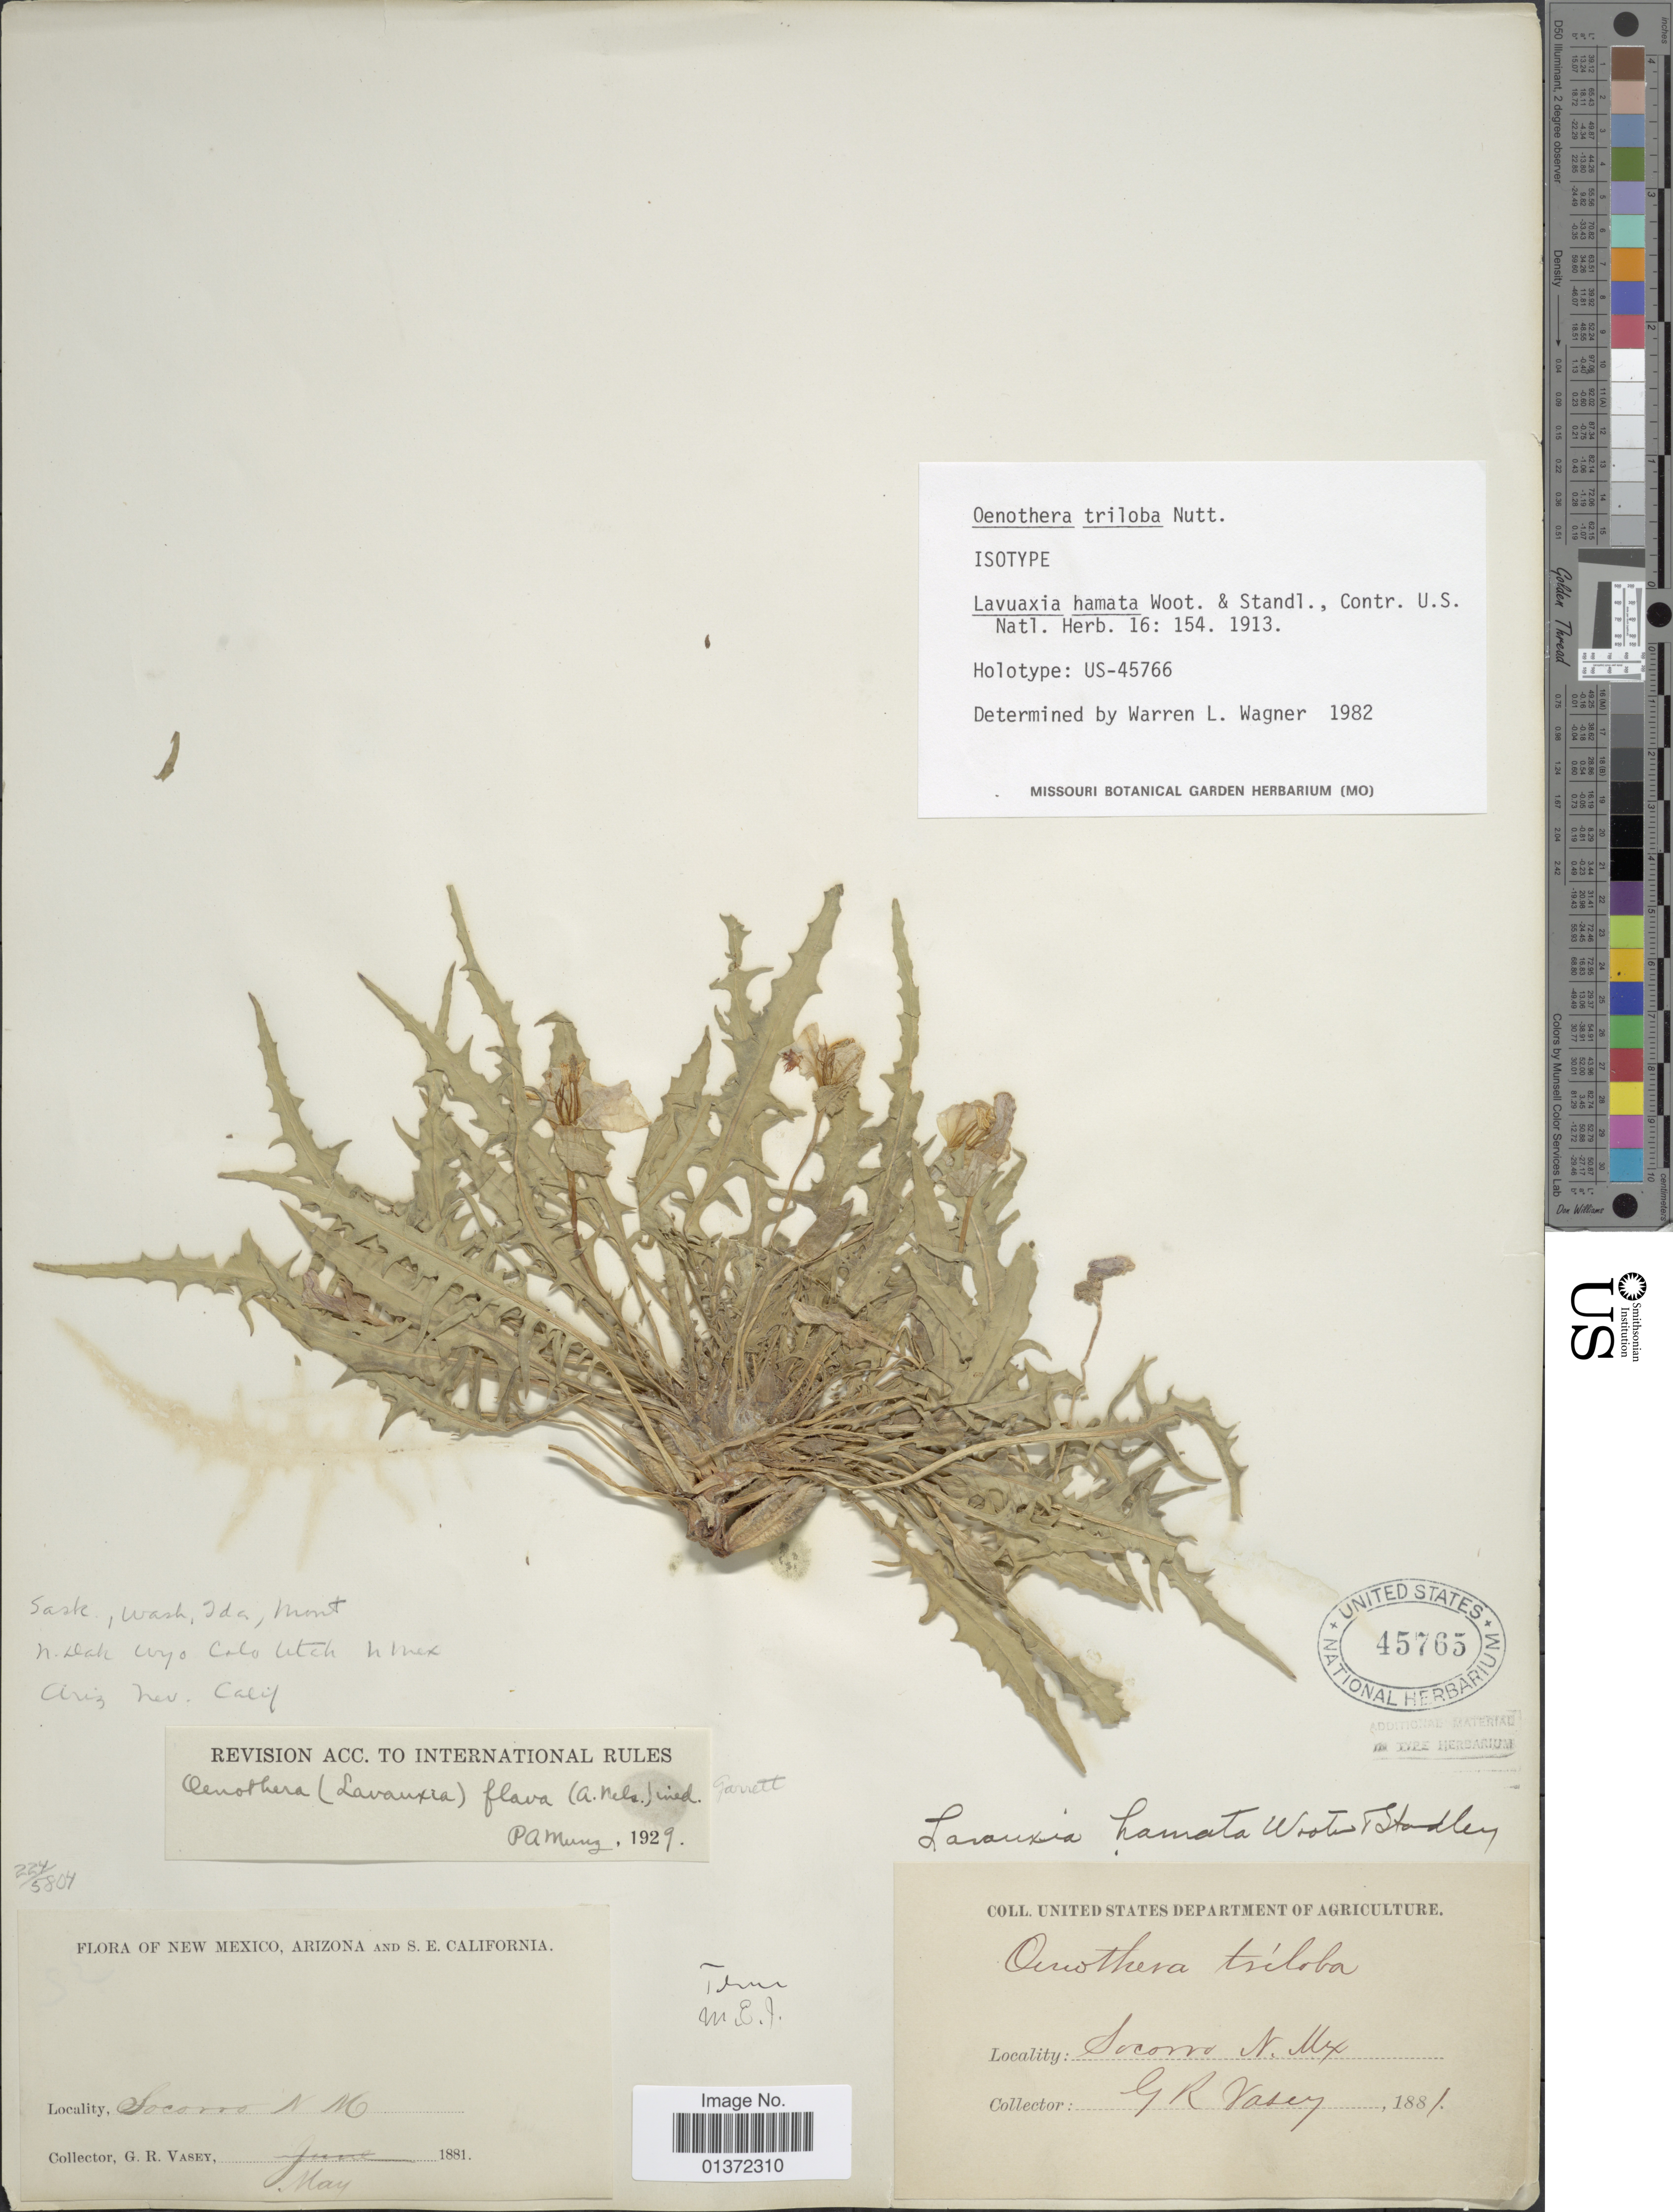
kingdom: Plantae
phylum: Tracheophyta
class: Magnoliopsida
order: Myrtales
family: Onagraceae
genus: Oenothera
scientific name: Oenothera triloba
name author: Nutt.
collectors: G. R. Vasey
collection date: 1881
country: United States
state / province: New Mexico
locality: Socorro.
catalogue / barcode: US 45765